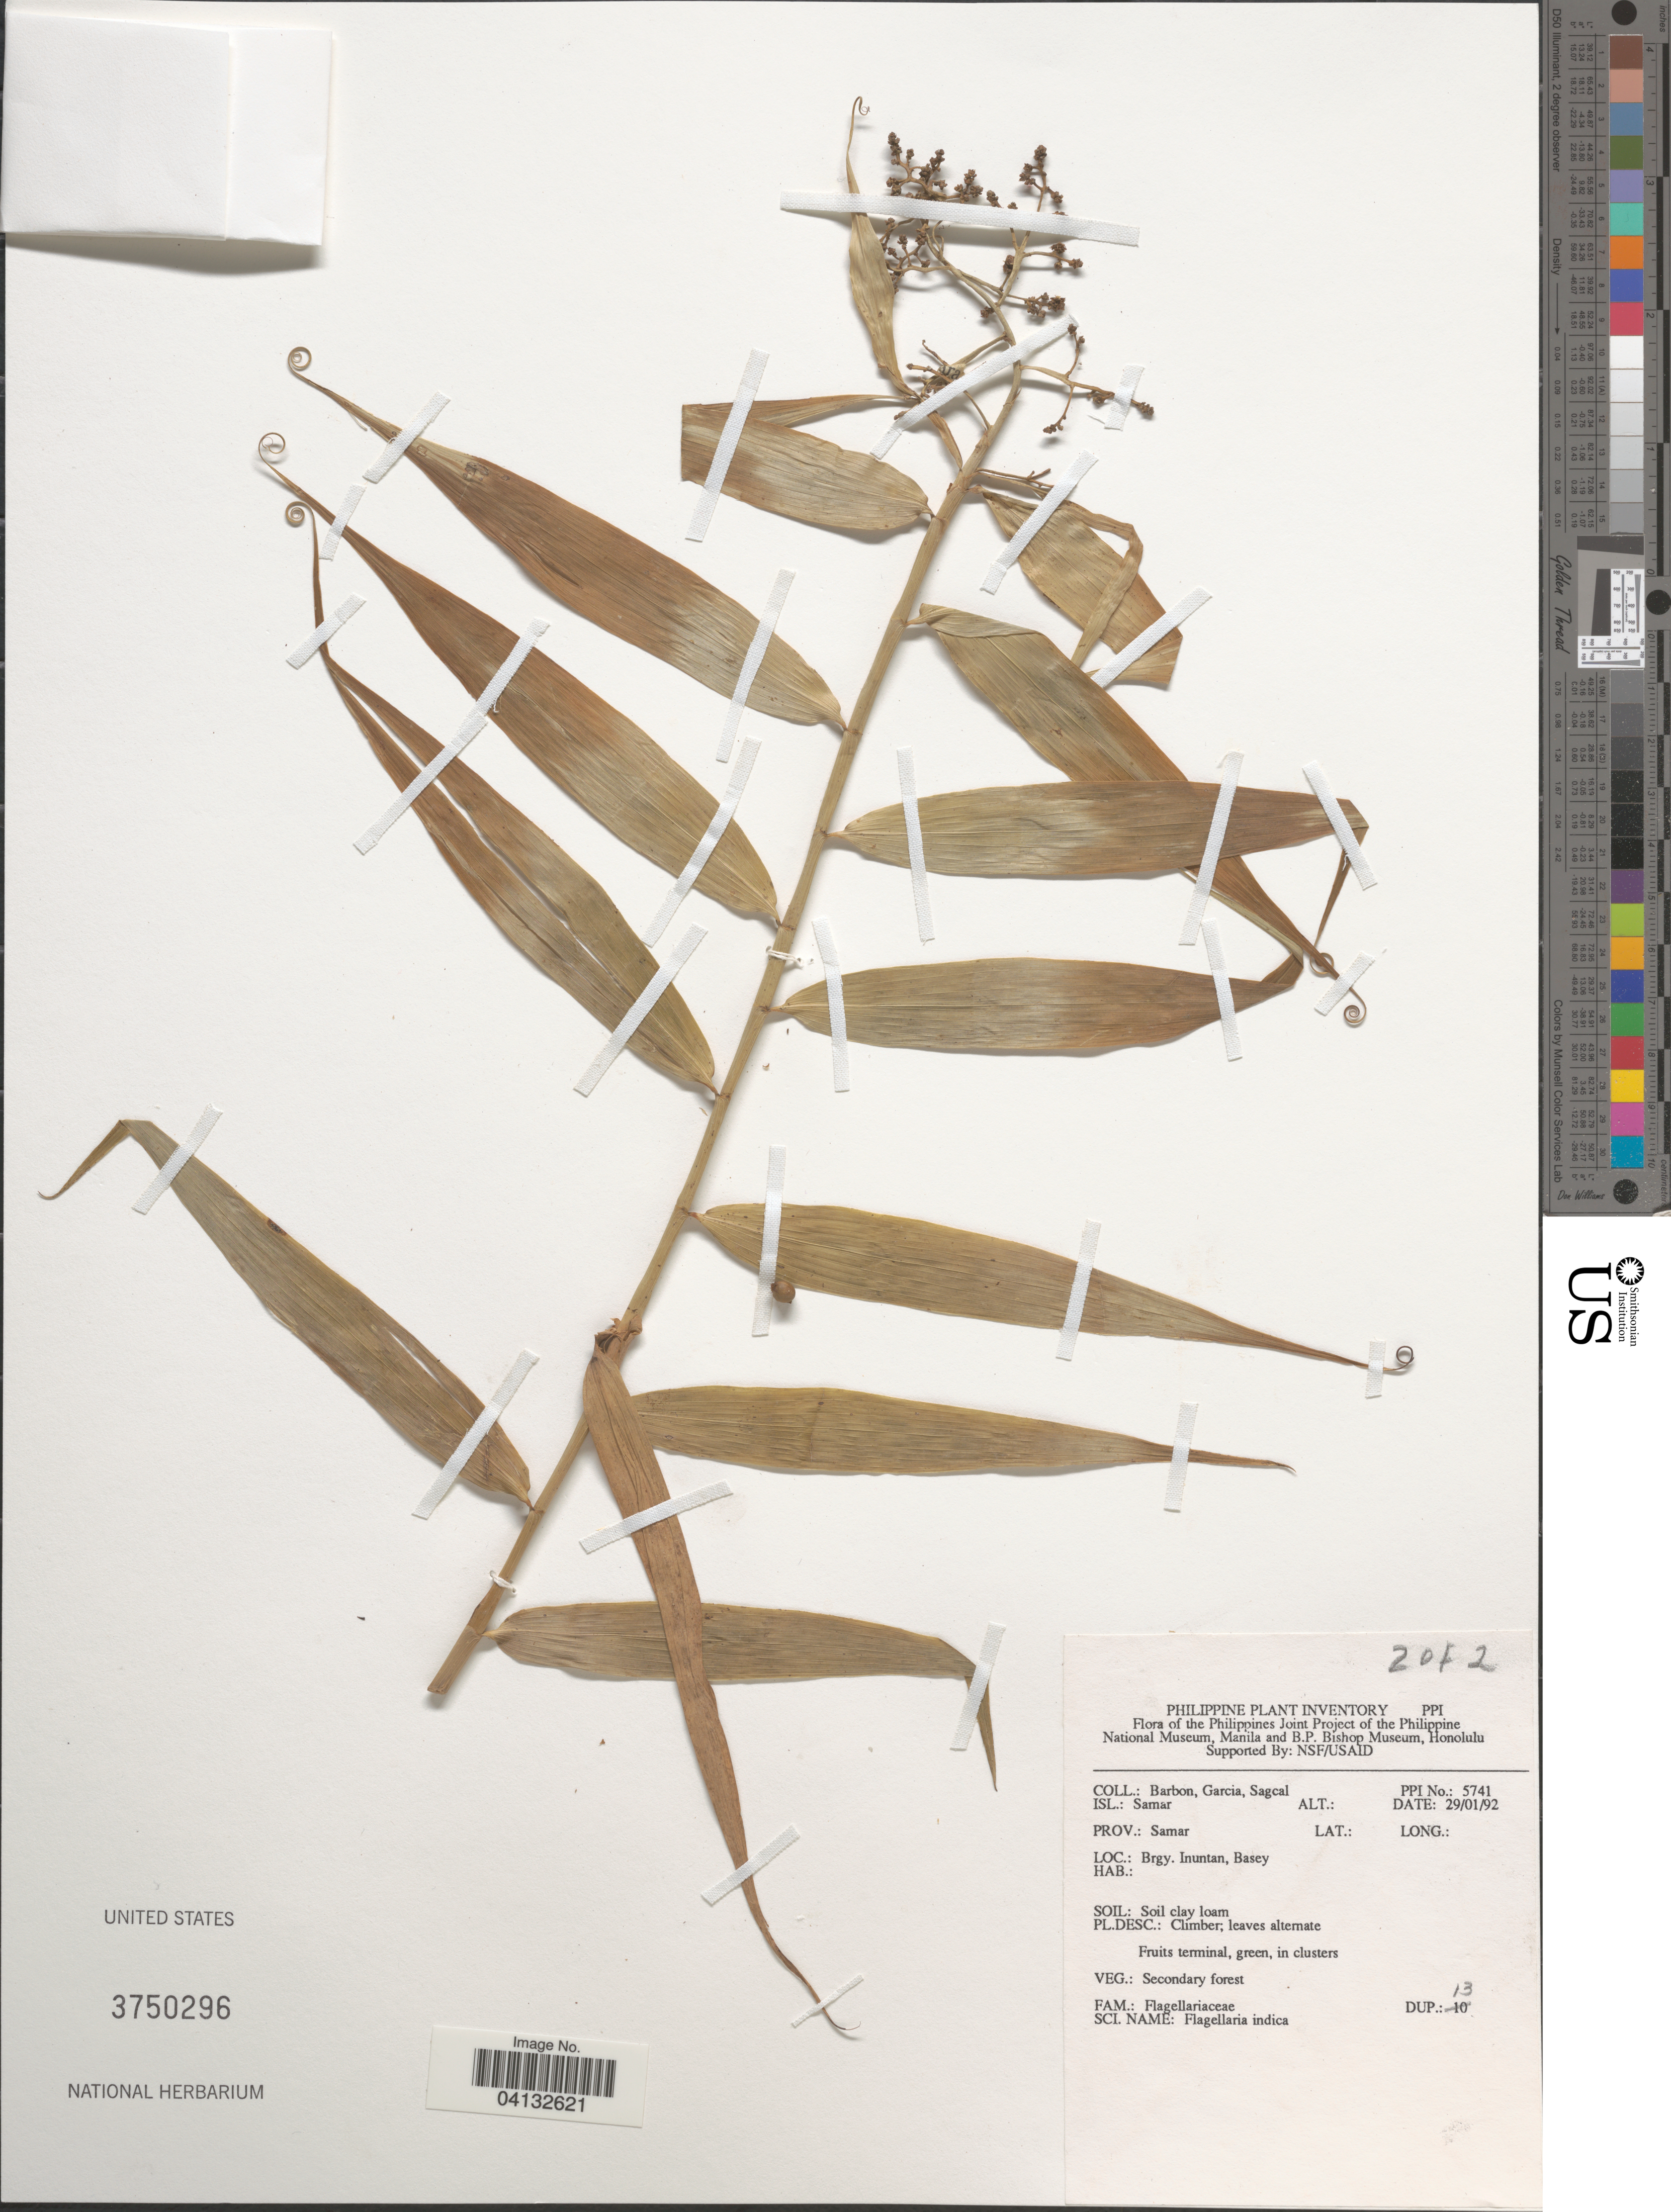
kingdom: Plantae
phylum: Tracheophyta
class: Liliopsida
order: Poales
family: Flagellariaceae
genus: Flagellaria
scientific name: Flagellaria indica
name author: L.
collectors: Barbon, H. Garcia & E. Sagcal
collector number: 5741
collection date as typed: Transcribed d/m/y: 29/1/92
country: Philippines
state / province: Eastern Visayas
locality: Isl.: Samar. Prov.: Samar. Brgy, Inuntan, Basey.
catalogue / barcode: US 3750296